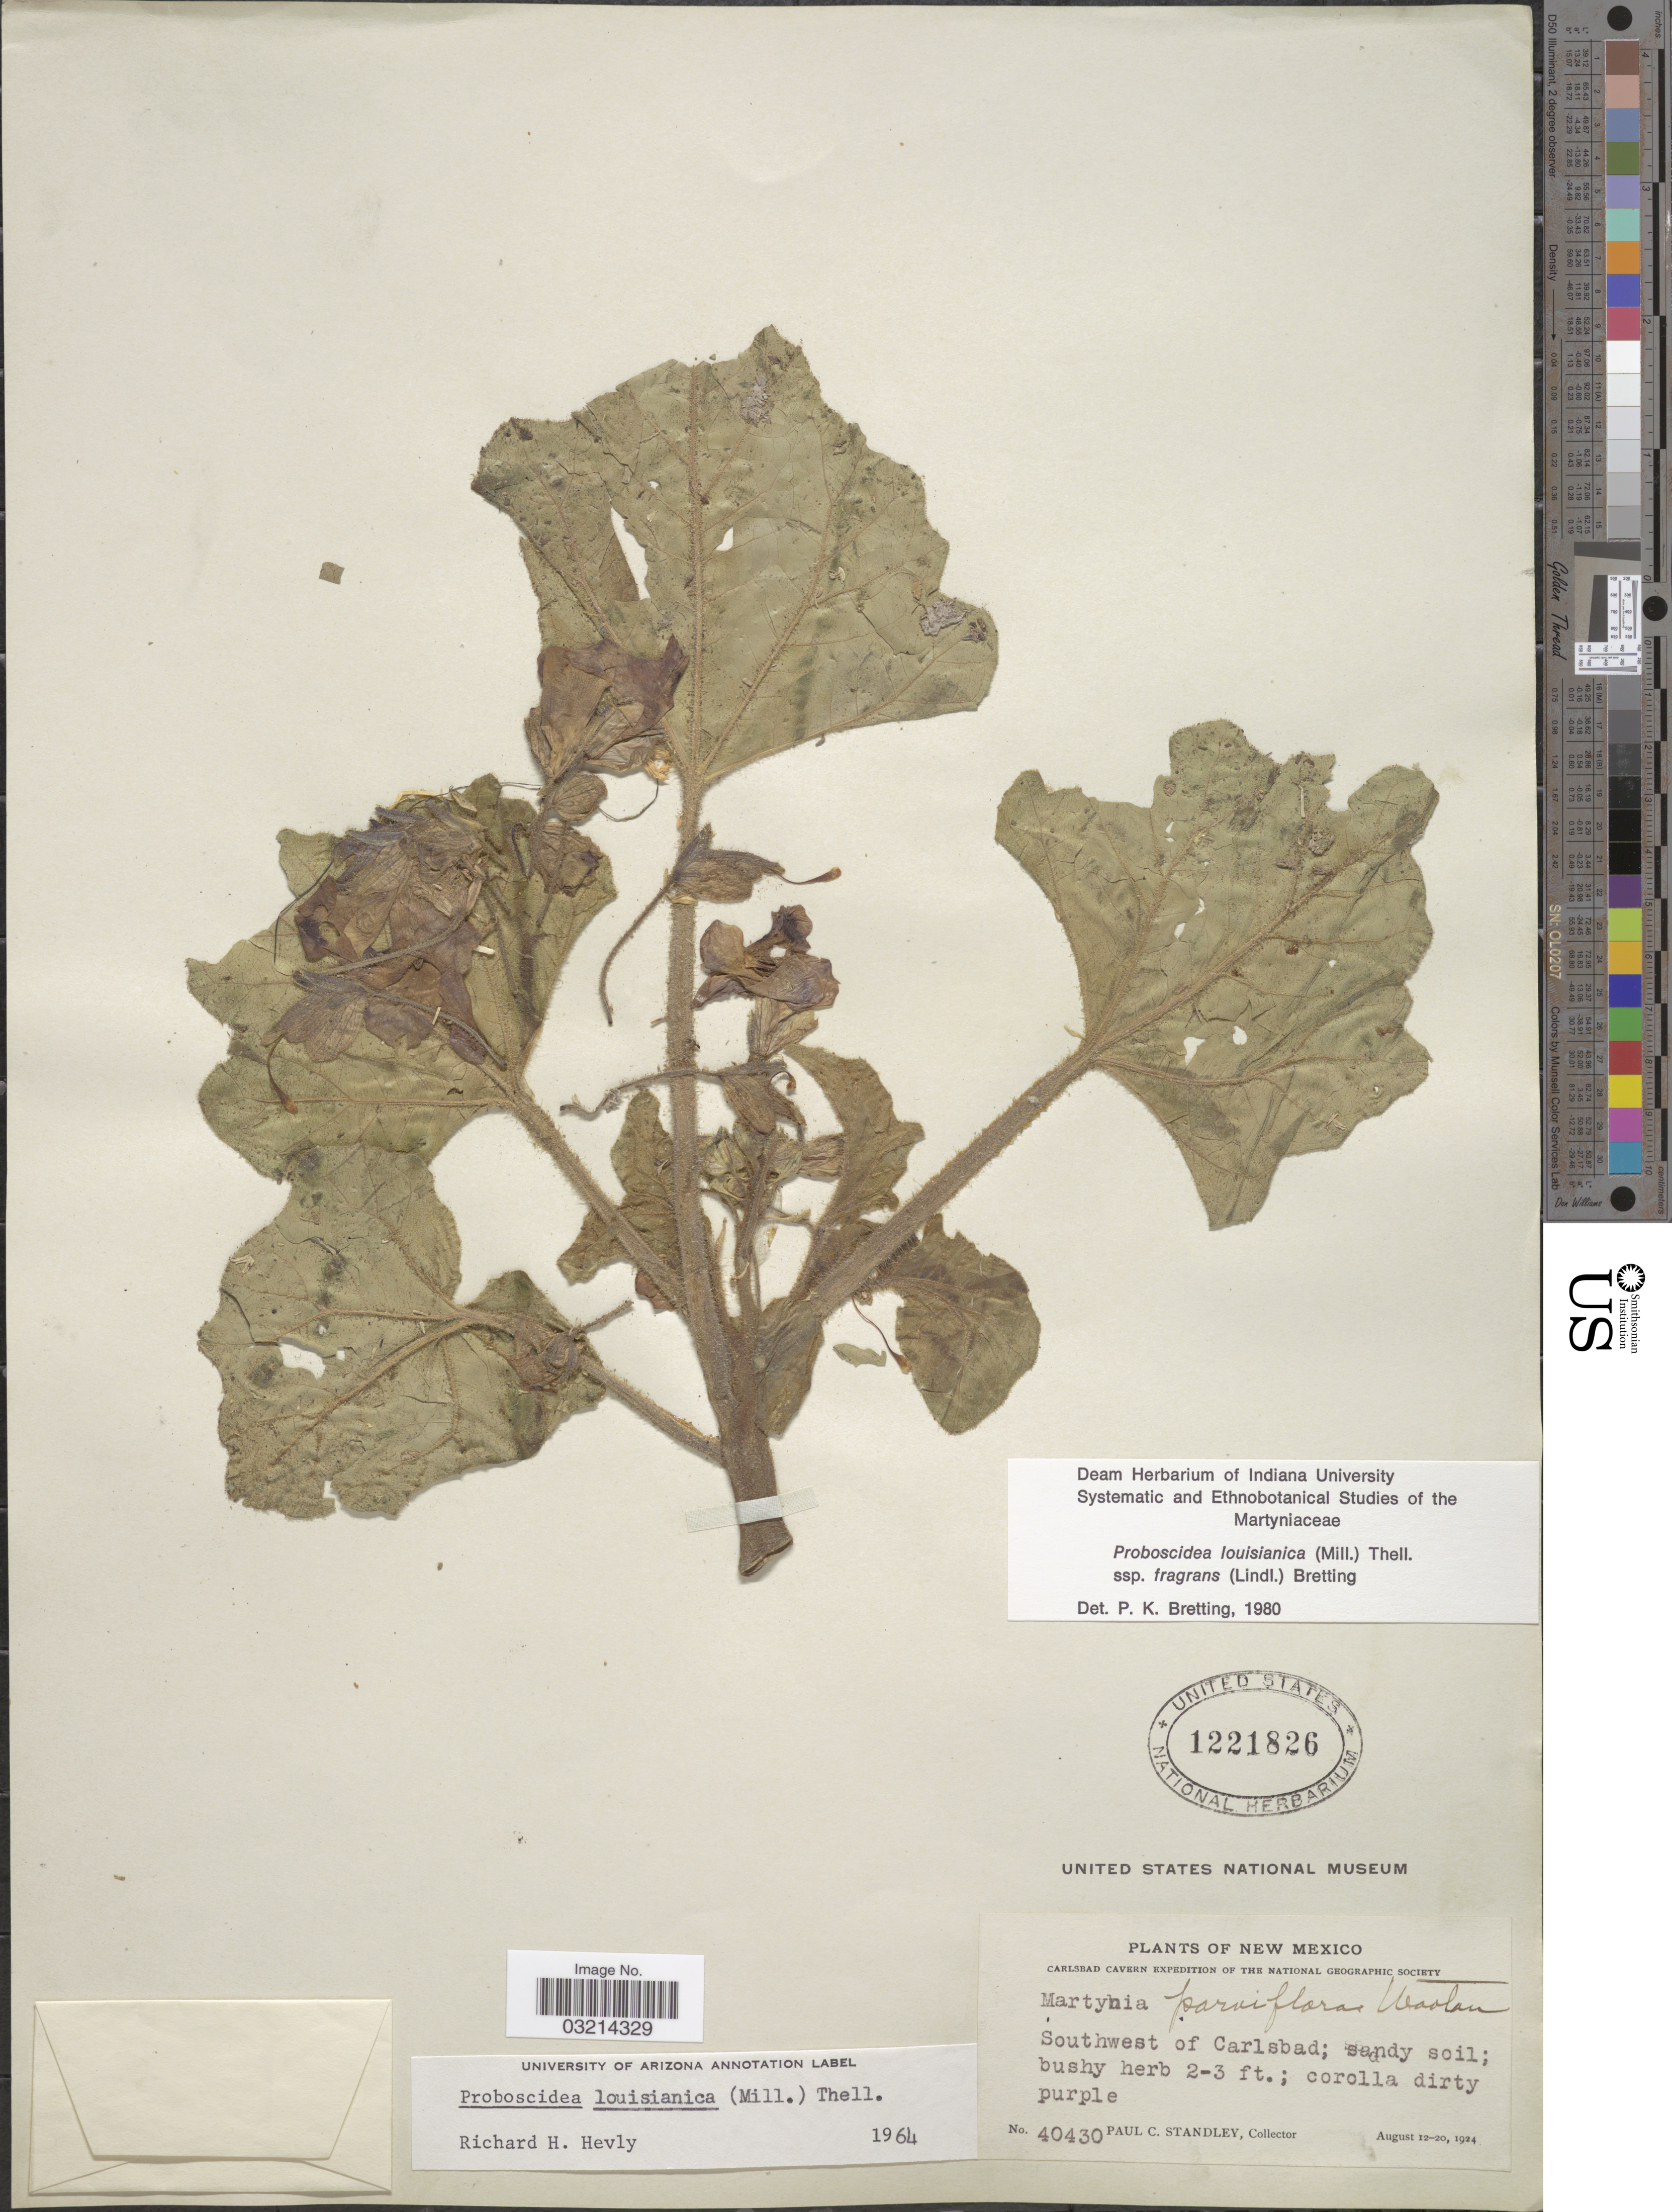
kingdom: Plantae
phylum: Tracheophyta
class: Magnoliopsida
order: Lamiales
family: Martyniaceae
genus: Proboscidea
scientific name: Proboscidea louisianica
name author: Thell.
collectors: P. C. Standley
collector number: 40430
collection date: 1924-08-12/1924-08-20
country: United States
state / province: New Mexico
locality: Southwest of Carlsbad.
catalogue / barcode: US 1221826